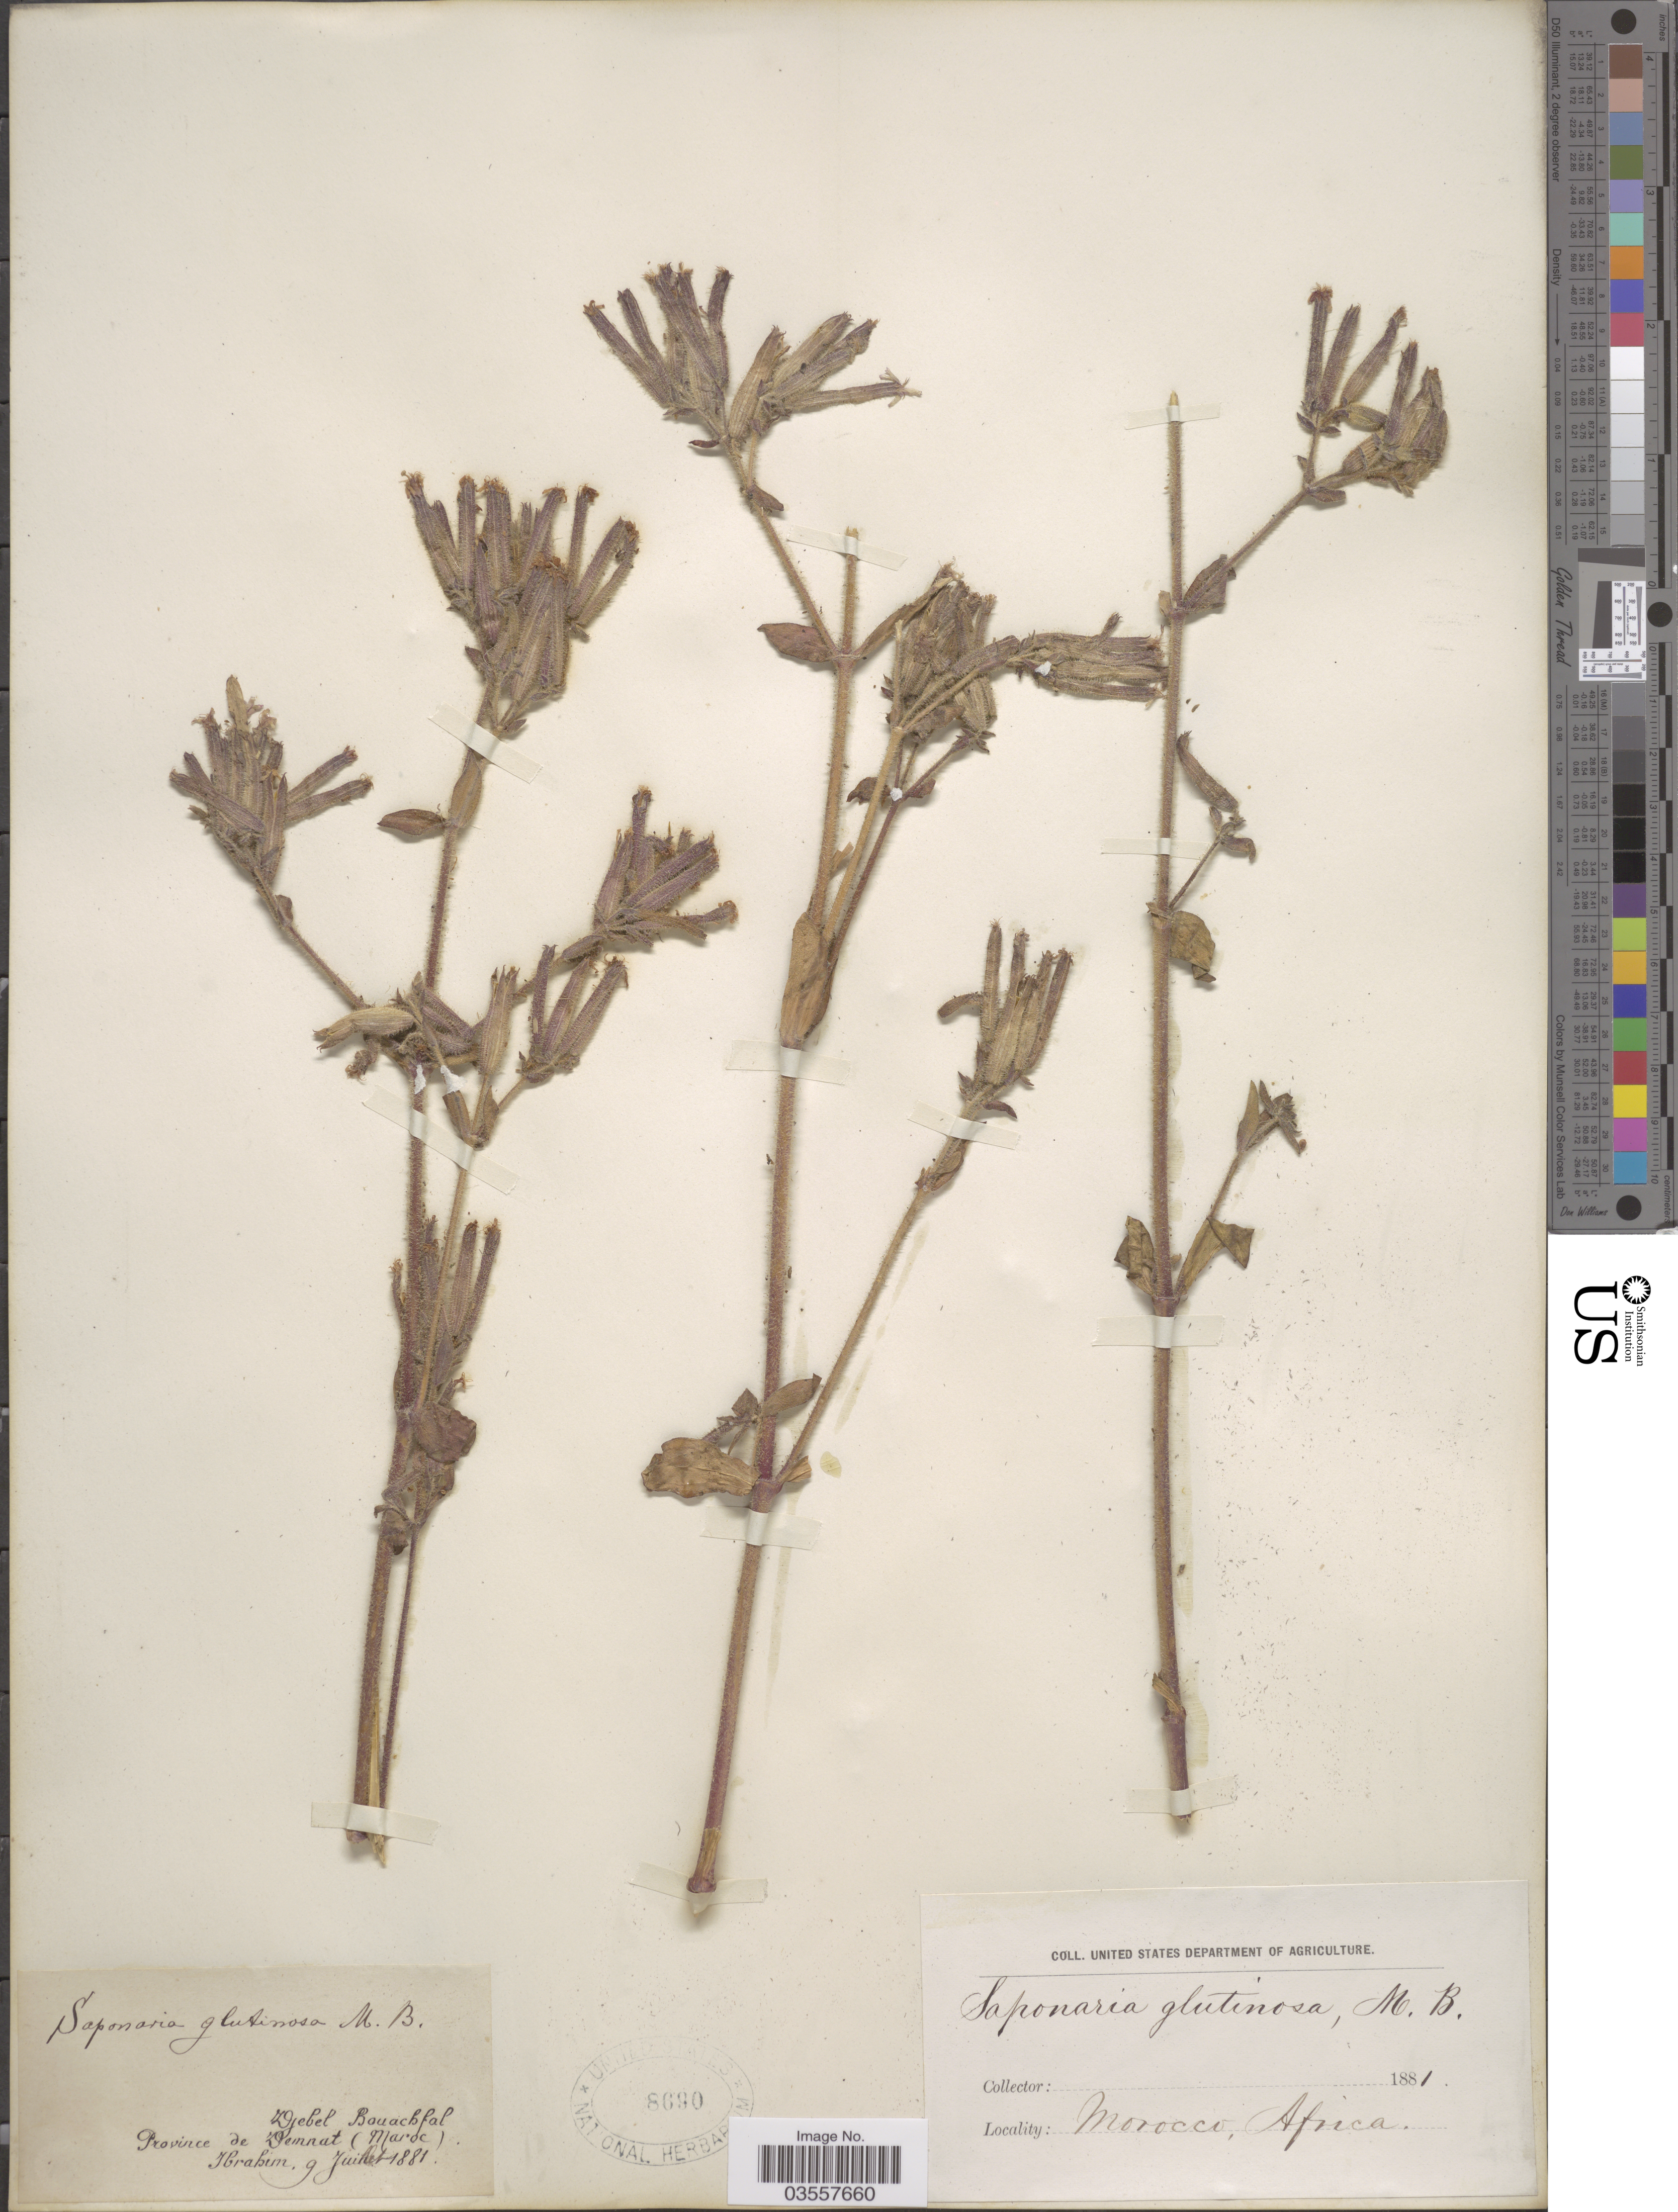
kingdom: Plantae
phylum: Tracheophyta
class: Magnoliopsida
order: Caryophyllales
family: Caryophyllaceae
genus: Saponaria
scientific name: Saponaria glutinosa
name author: M. Bieb.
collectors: -. Ibrahim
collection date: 1881-07-09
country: Morocco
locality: Djebel Bouachfal, Province de Demnat (Maroc).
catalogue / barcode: US 8690